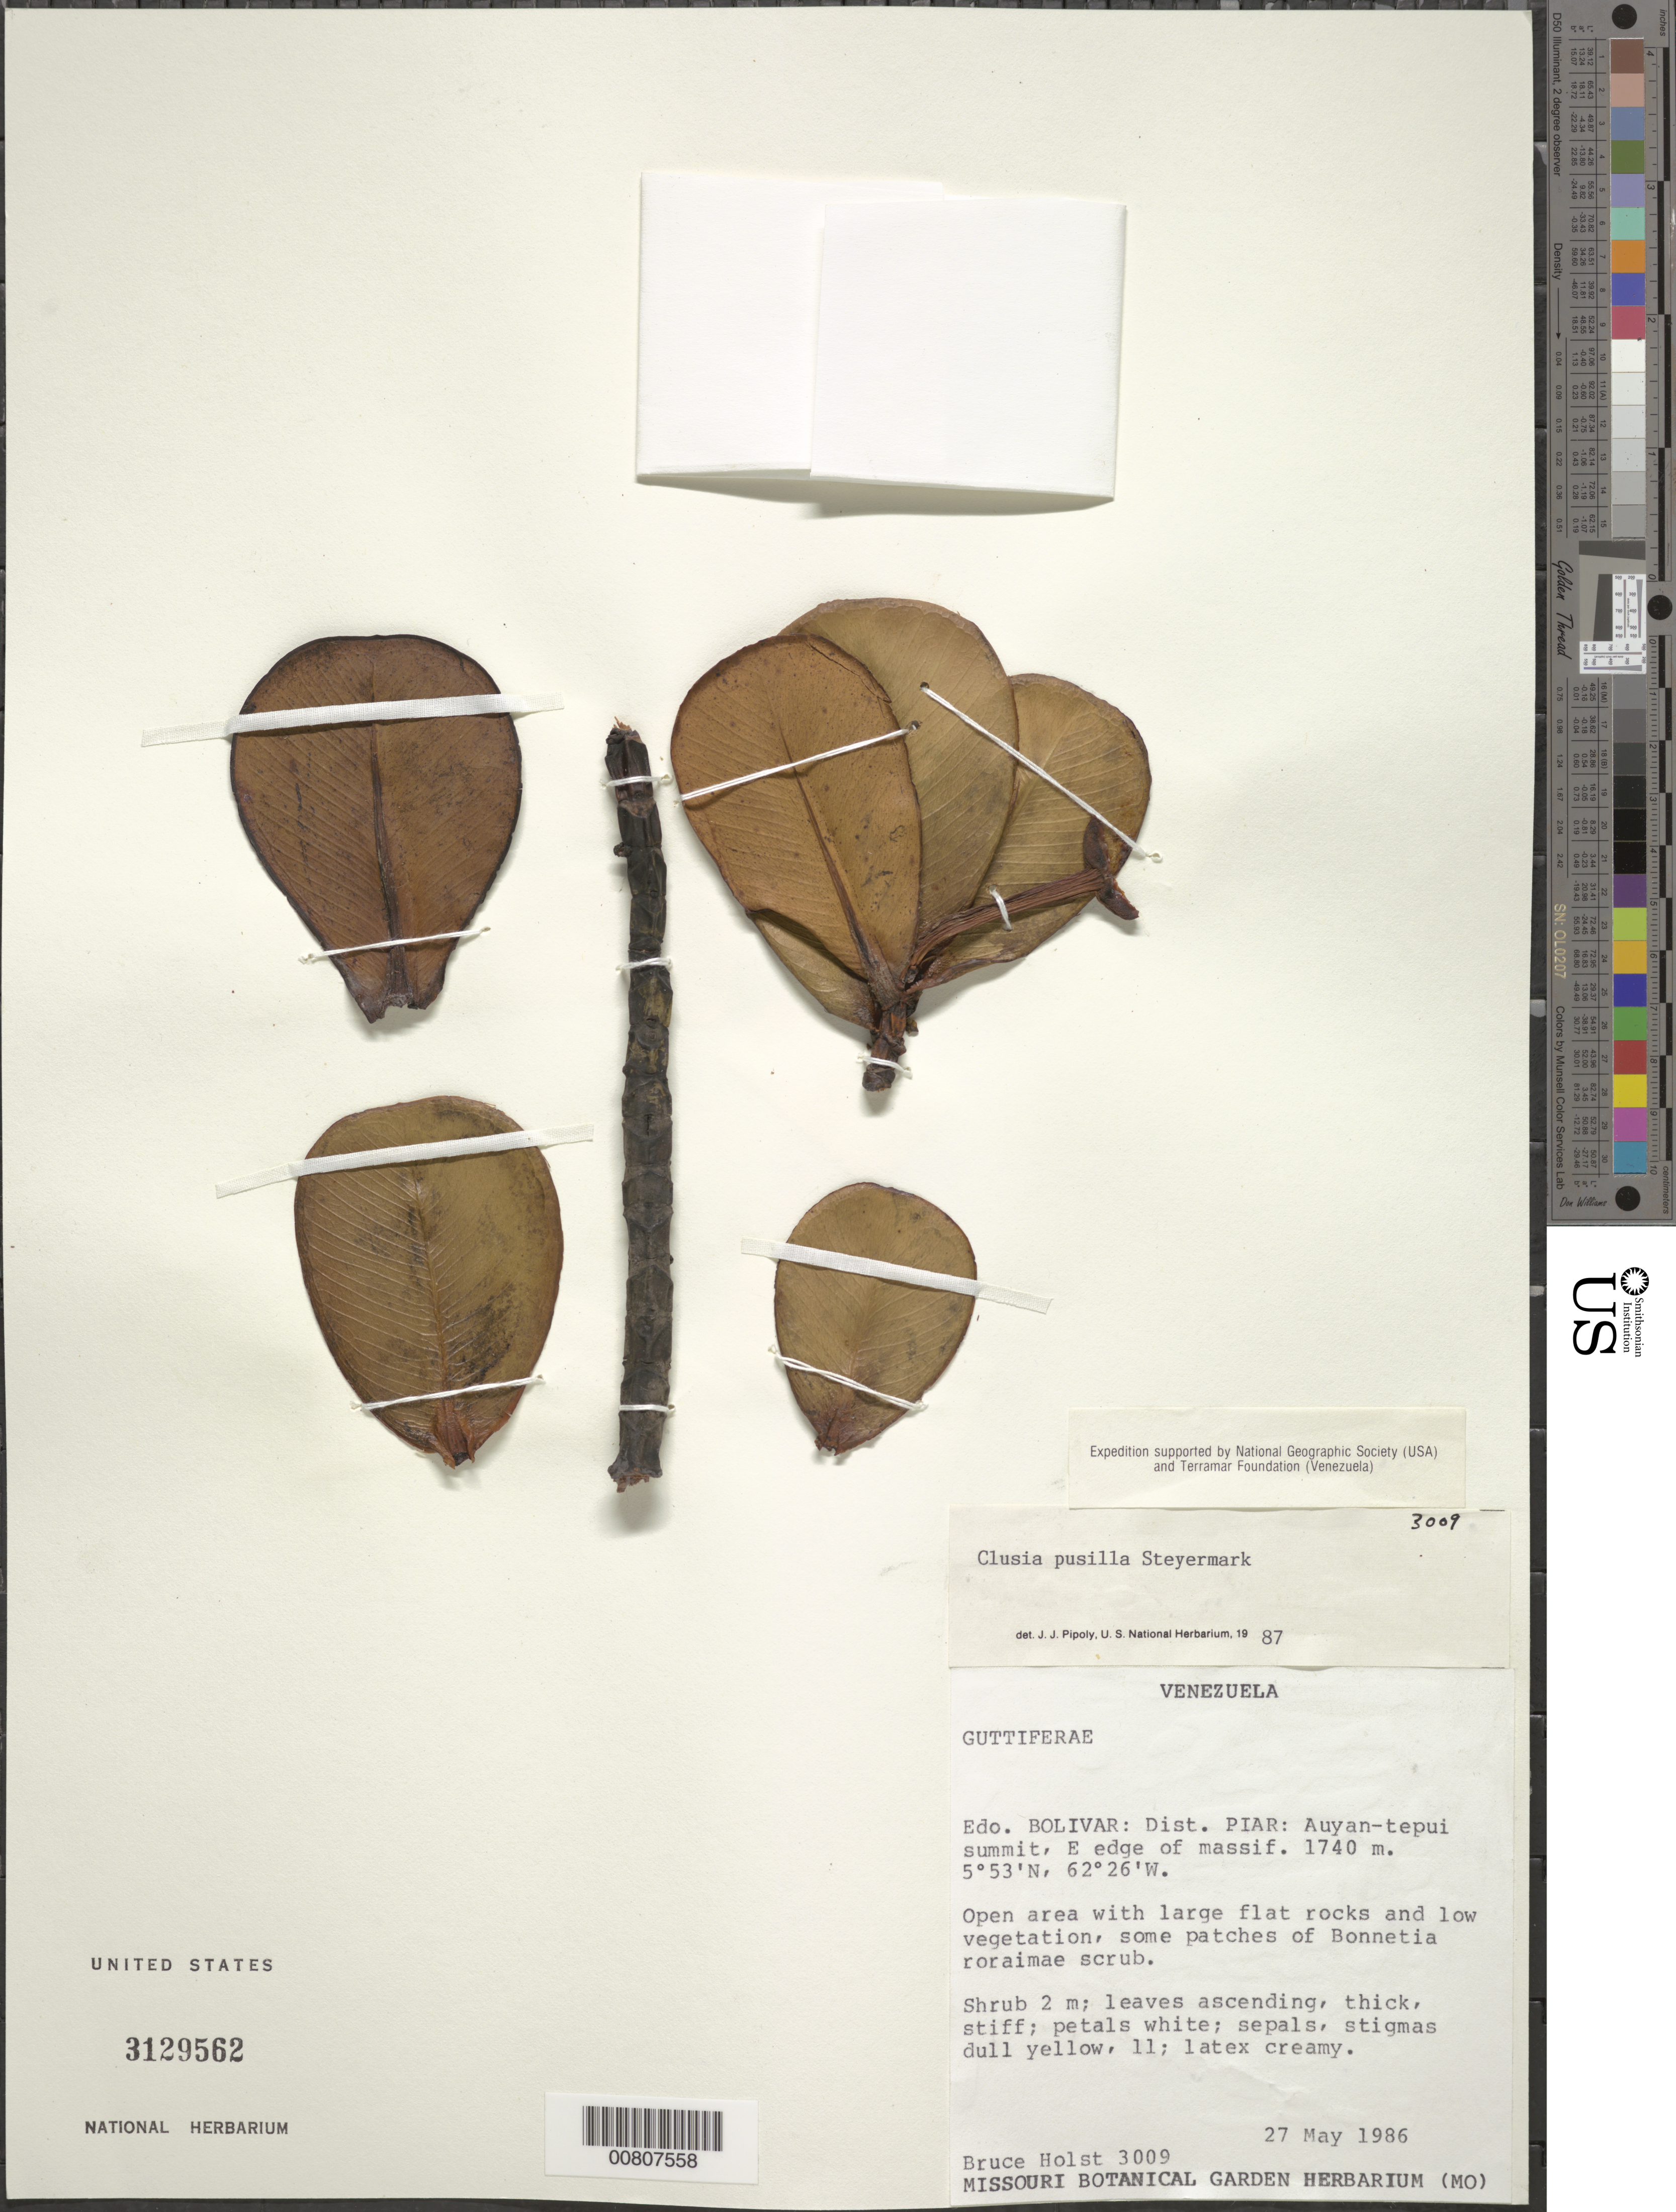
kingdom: Plantae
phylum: Tracheophyta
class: Magnoliopsida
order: Malpighiales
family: Clusiaceae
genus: Clusia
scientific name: Clusia pusilla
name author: Steyerm.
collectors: B. Holst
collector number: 3009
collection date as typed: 27-May-86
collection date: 1986-05-27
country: Venezuela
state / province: Bolívar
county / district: Piar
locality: Auyan-tepuí summit, E edge of massif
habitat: Open area with large flat rocks and low vegetation, some patches of Bonnetia roraimae scrub.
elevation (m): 1740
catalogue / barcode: US 3129562